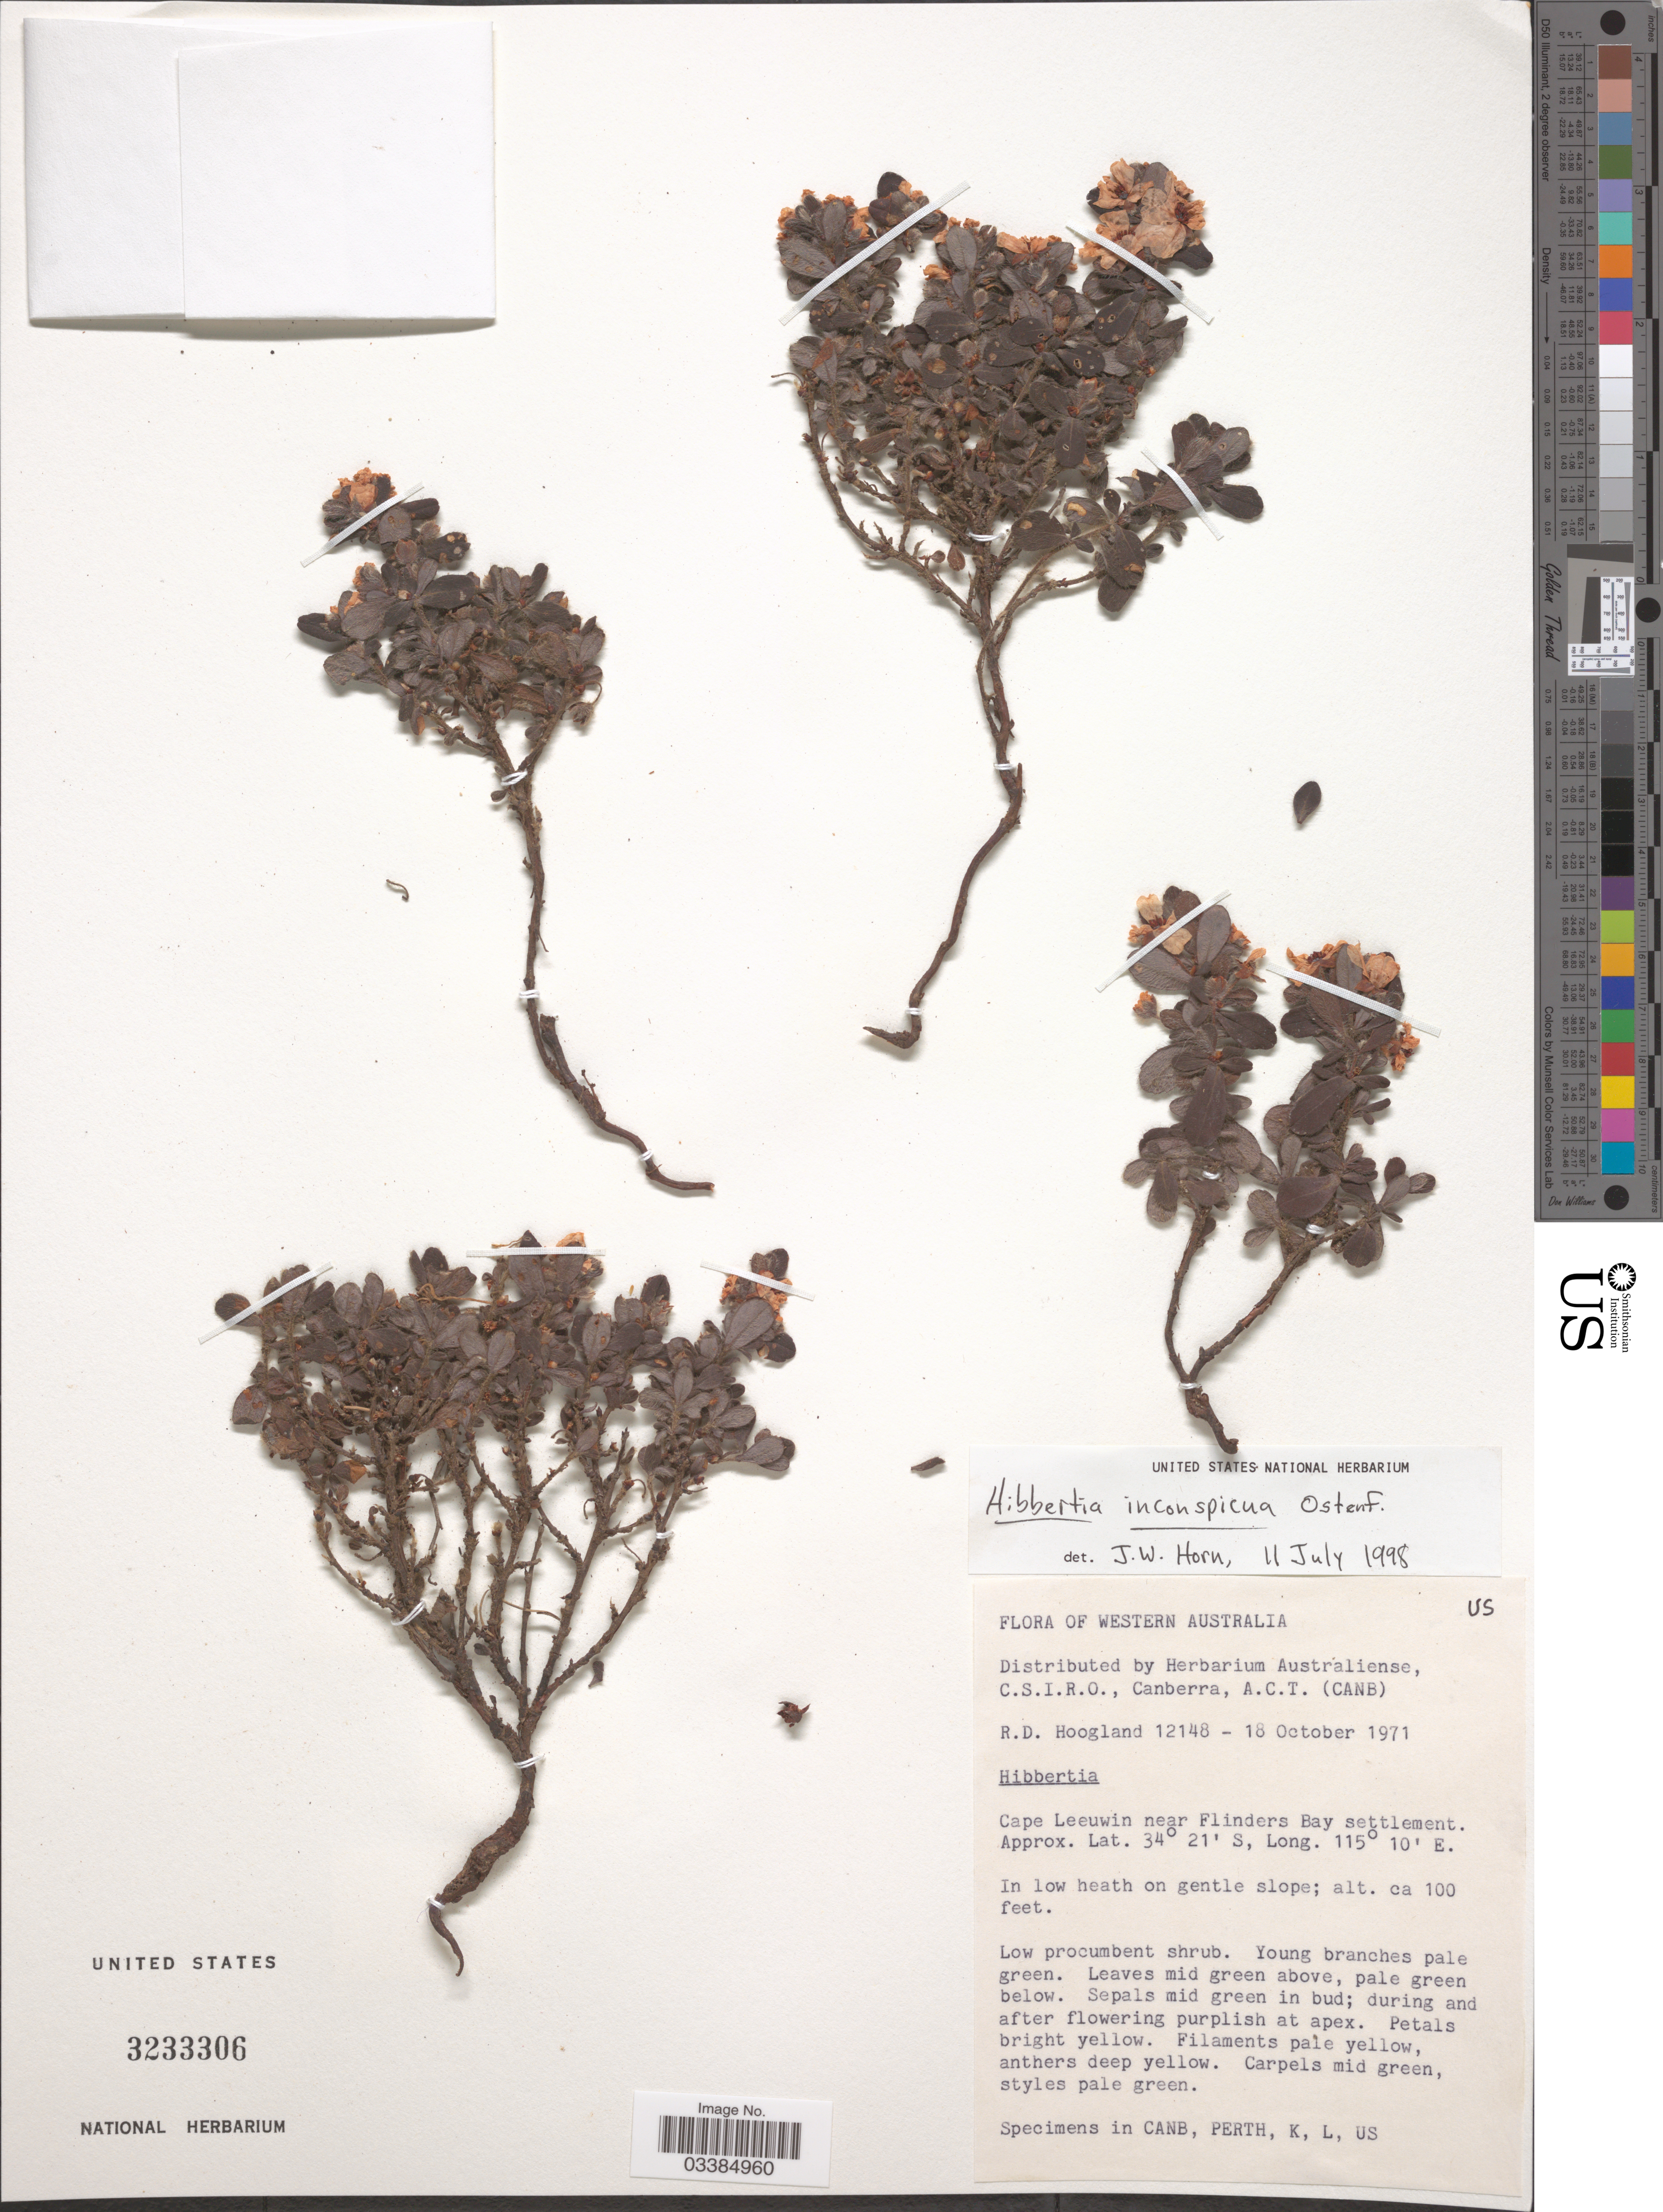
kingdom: Plantae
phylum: Tracheophyta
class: Magnoliopsida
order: Dilleniales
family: Dilleniaceae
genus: Hibbertia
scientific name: Hibbertia inconspicua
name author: Ostenf.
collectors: R. D. Hoogland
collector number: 12148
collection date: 1971-10-18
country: Australia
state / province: Western Australia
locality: Cape Leeuwin near Flinders Bay settlement.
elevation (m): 30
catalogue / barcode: US 3233306